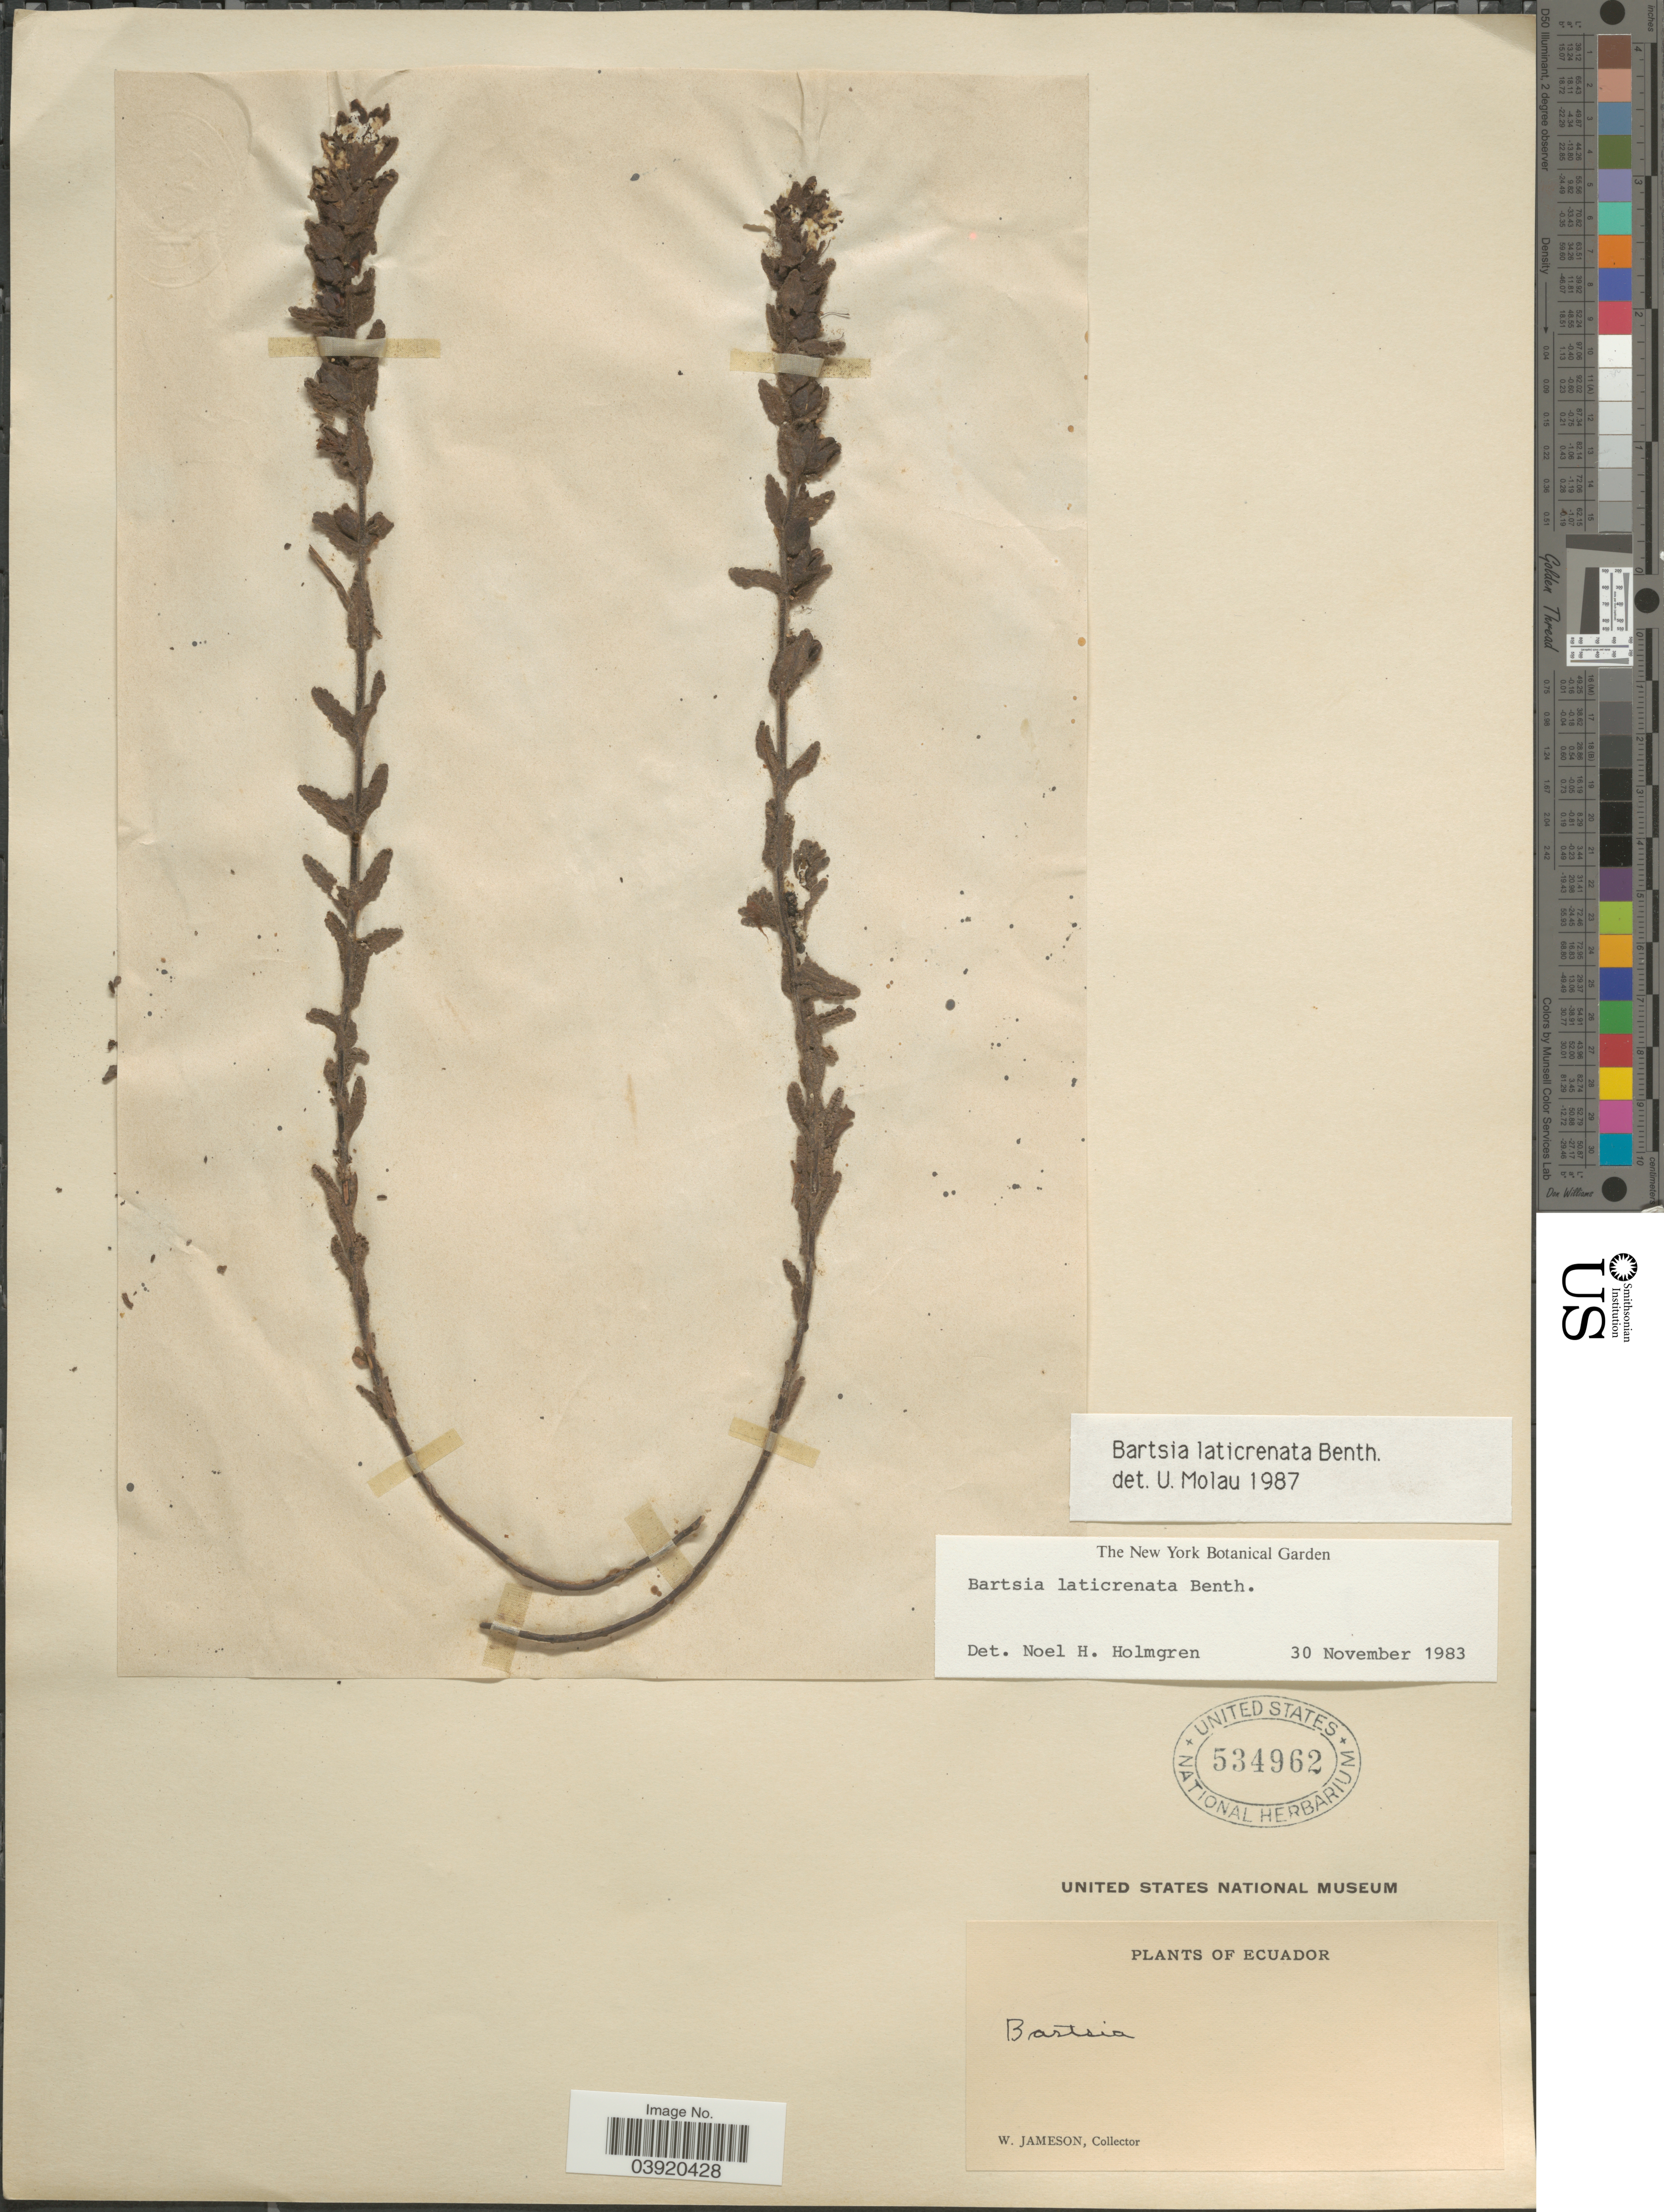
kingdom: Plantae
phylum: Tracheophyta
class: Magnoliopsida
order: Lamiales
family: Orobanchaceae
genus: Bartsia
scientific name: Bartsia laticrenata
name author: Benth.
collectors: W. Jameson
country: Ecuador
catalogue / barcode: US 534962